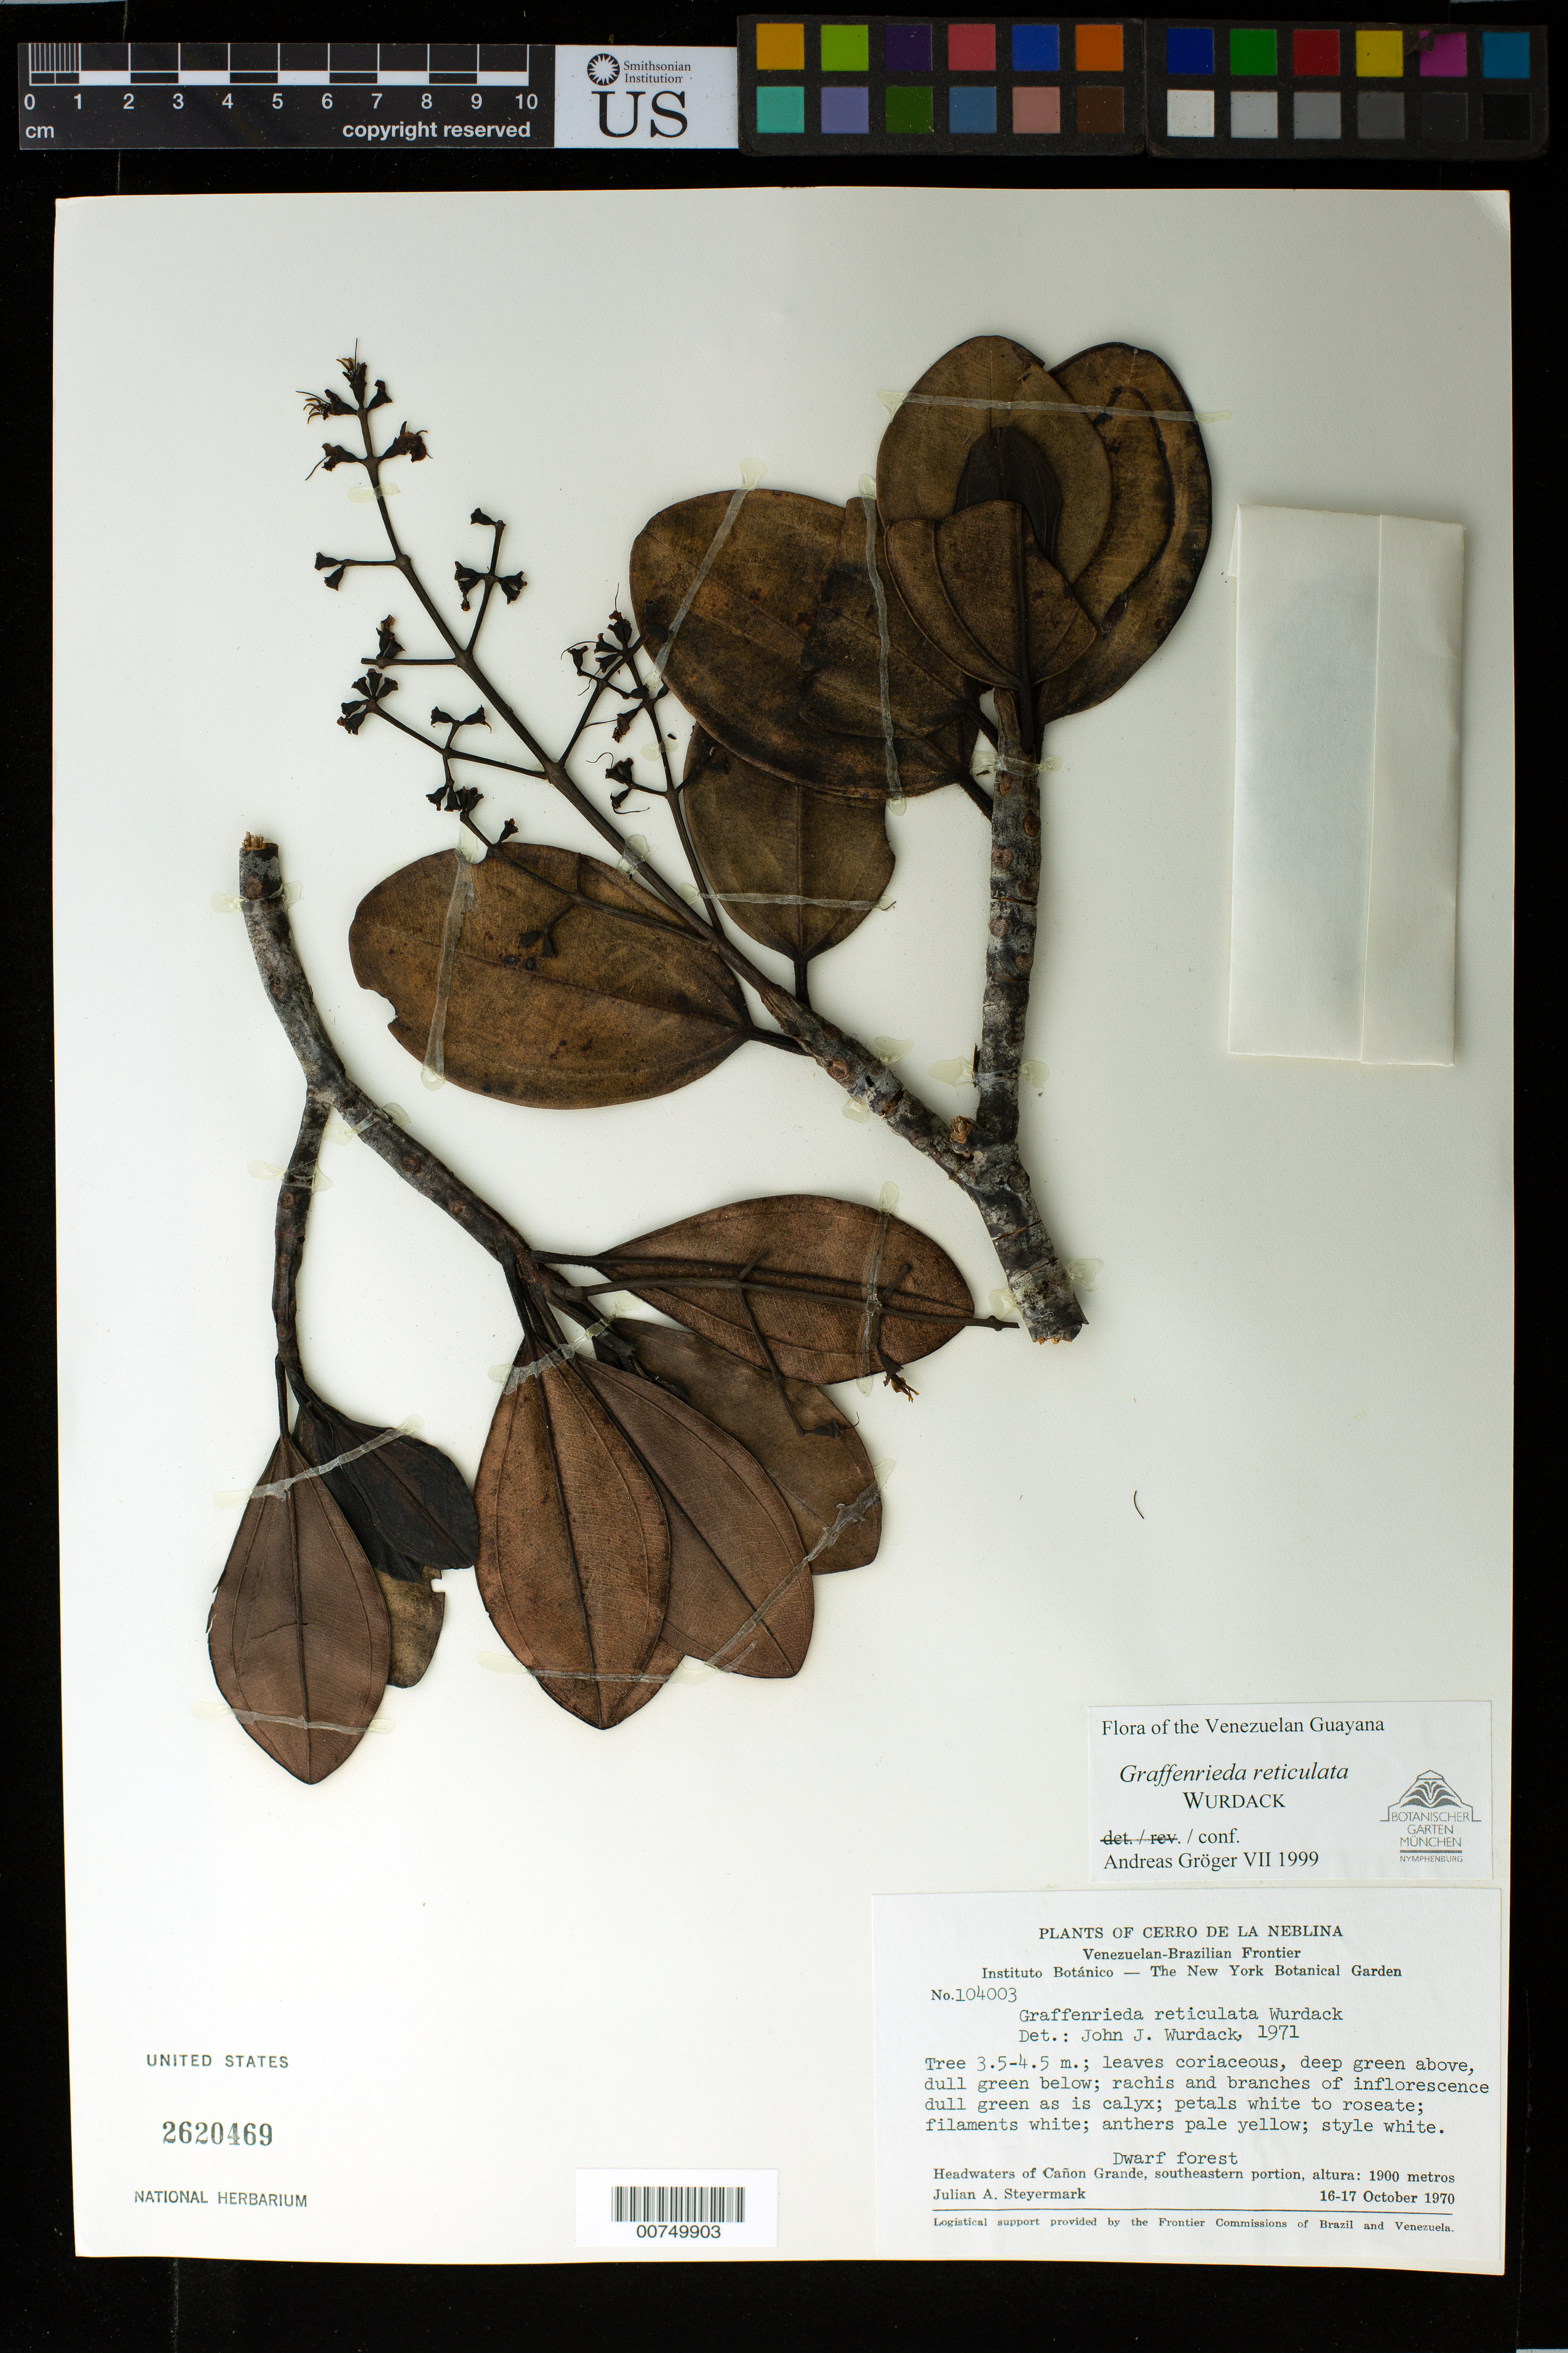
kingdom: Plantae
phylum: Tracheophyta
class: Magnoliopsida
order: Myrtales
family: Melastomataceae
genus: Graffenrieda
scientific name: Graffenrieda reticulata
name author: Wurdack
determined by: Gröger, A.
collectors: J. Steyermark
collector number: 104003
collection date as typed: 16-Oct-70 to 17-Oct-70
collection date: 1970-10-16/1970-10-17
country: Venezuela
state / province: Bolívar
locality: Caño Grande headwaters, southeastern portion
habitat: Dwarf forest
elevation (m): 1900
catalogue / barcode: US 2620469